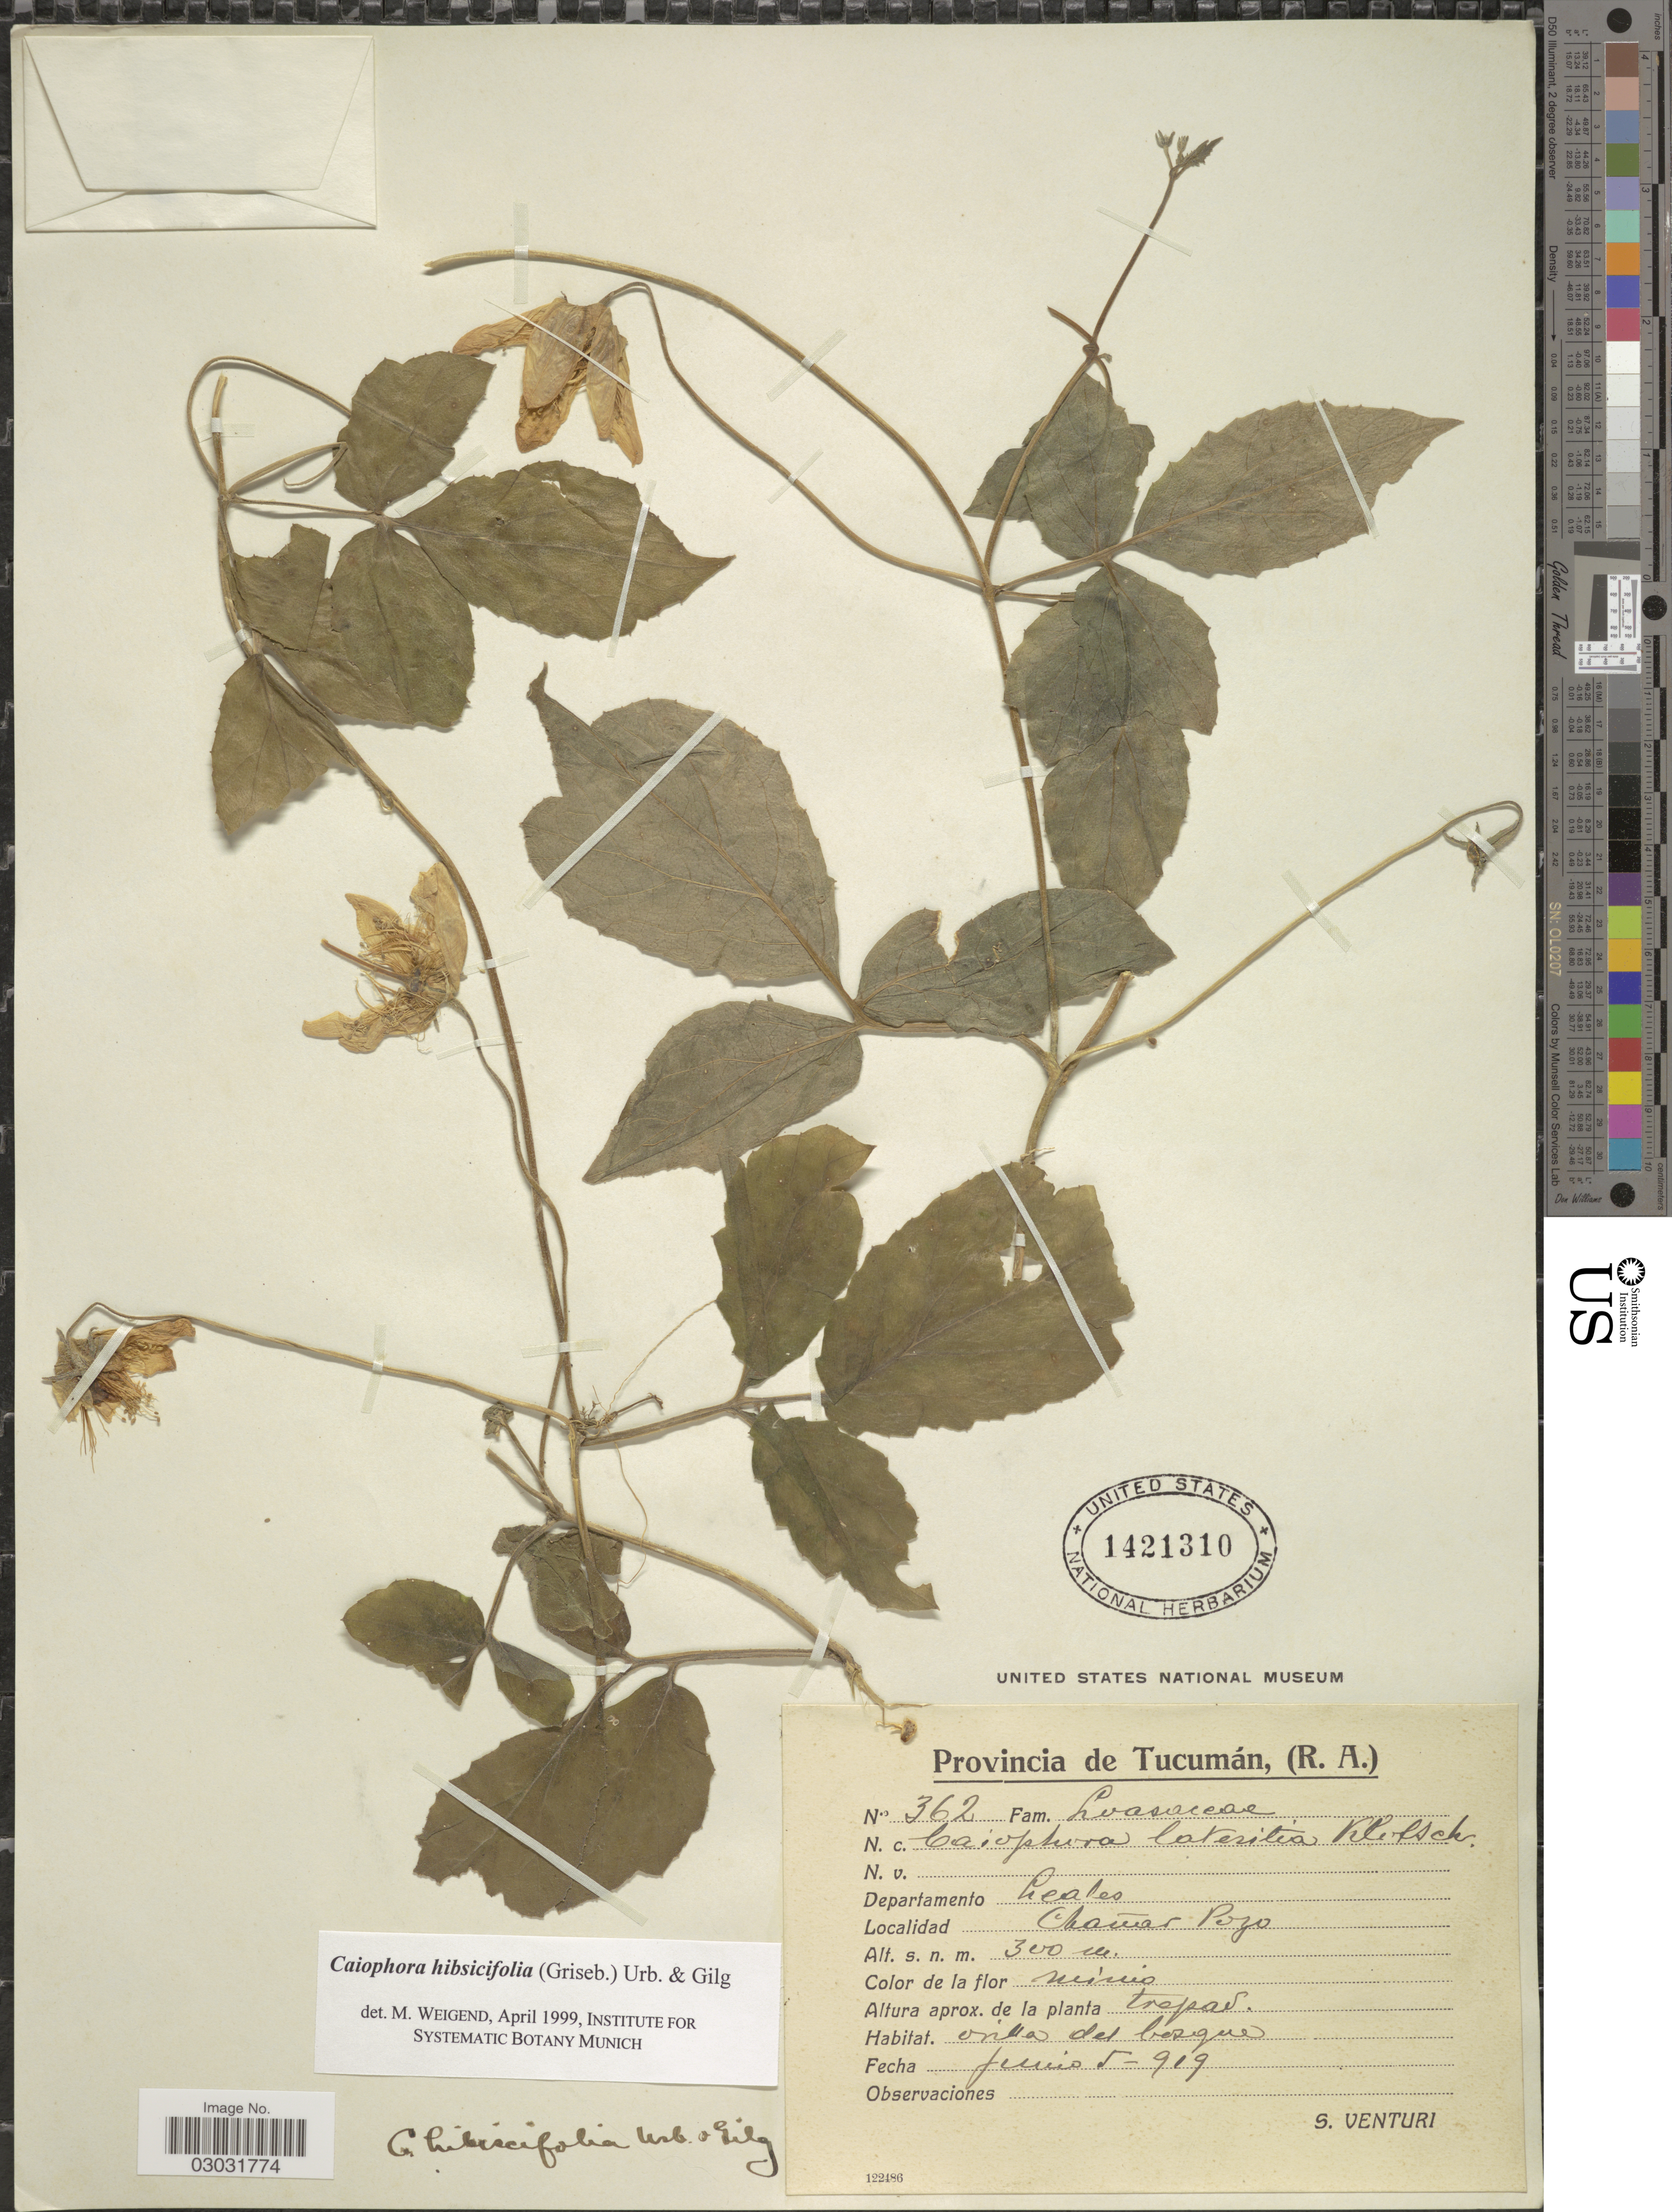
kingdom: Plantae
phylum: Tracheophyta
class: Magnoliopsida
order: Cornales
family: Loasaceae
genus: Caiophora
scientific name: Caiophora hibiscifolia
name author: (Griseb.) Urb. & Gilg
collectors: S. Venturi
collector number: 362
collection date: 1919-06-05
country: Argentina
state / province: Tucuman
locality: Departamento Leales. Chañar Pozo.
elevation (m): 300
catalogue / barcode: US 1421310